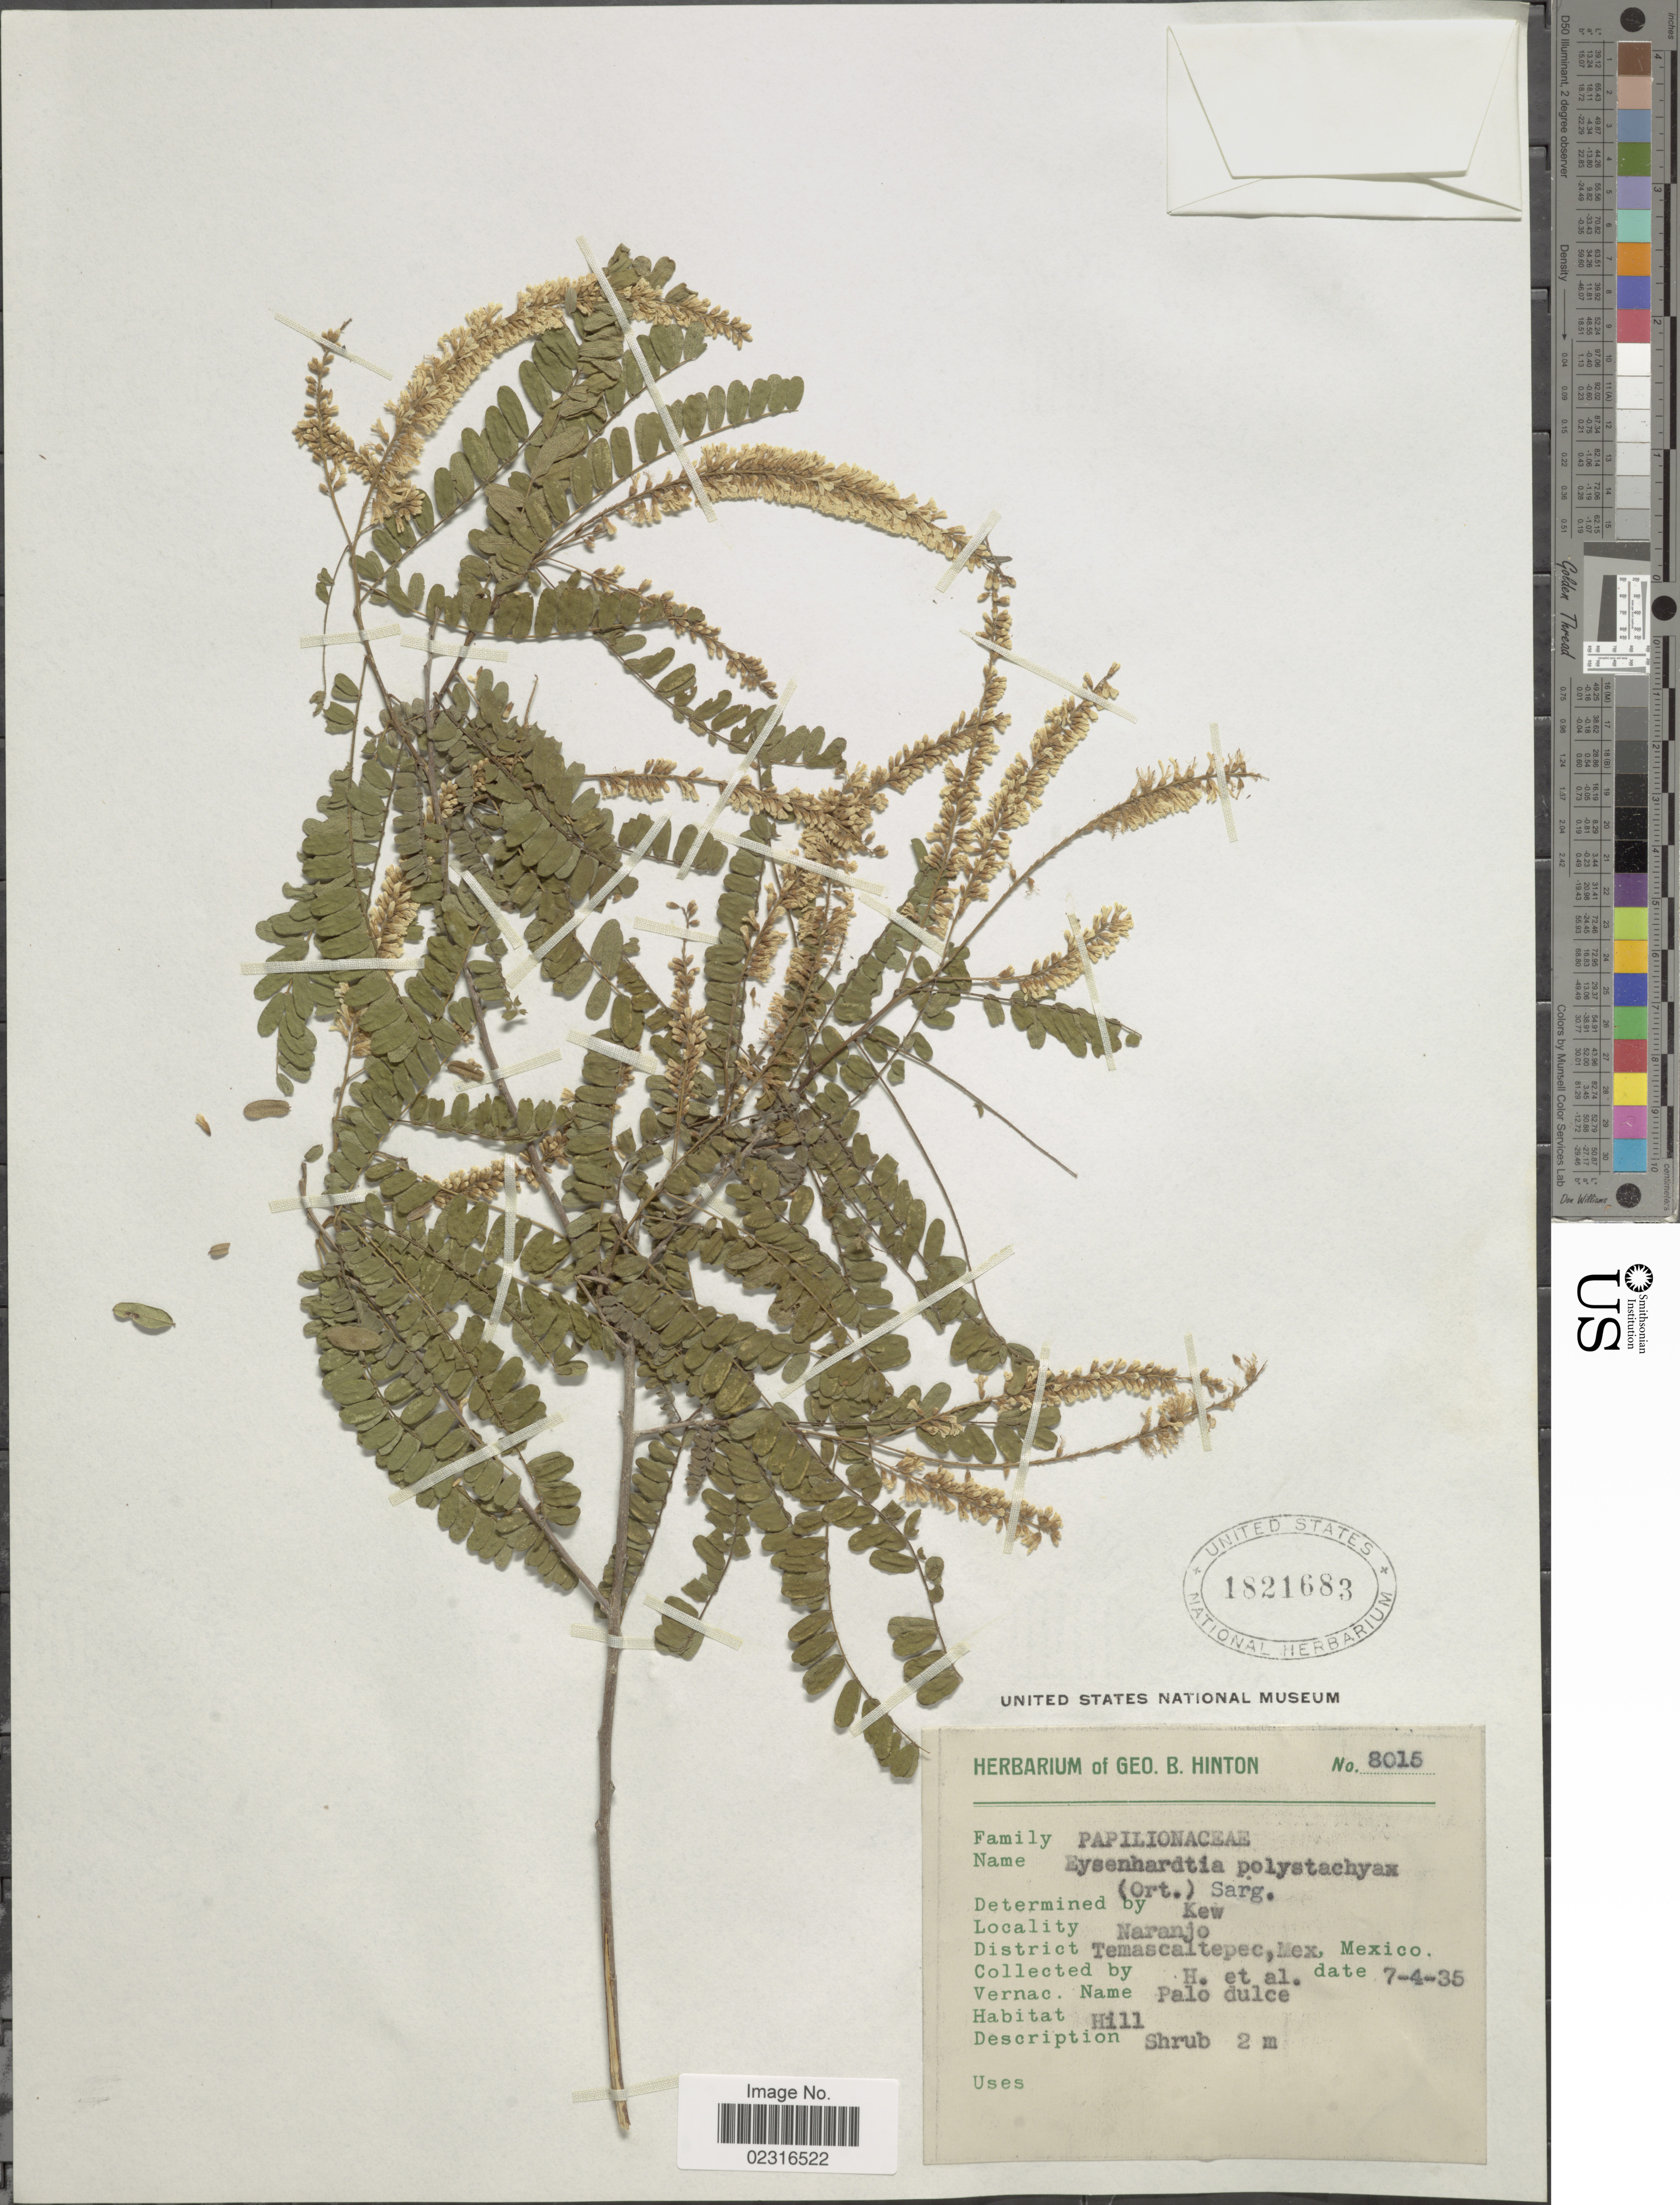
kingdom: Plantae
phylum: Tracheophyta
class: Magnoliopsida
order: Fabales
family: Fabaceae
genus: Eysenhardtia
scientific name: Eysenhardtia polystachya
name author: (Ortega) Sarg.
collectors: G. B. Hinton & et al.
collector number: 8015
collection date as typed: Transcribed d/m/y: 4/7/35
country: Mexico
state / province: México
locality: Naranjo, District Temascaltepec, Mex., hill.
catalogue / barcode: US 1821683